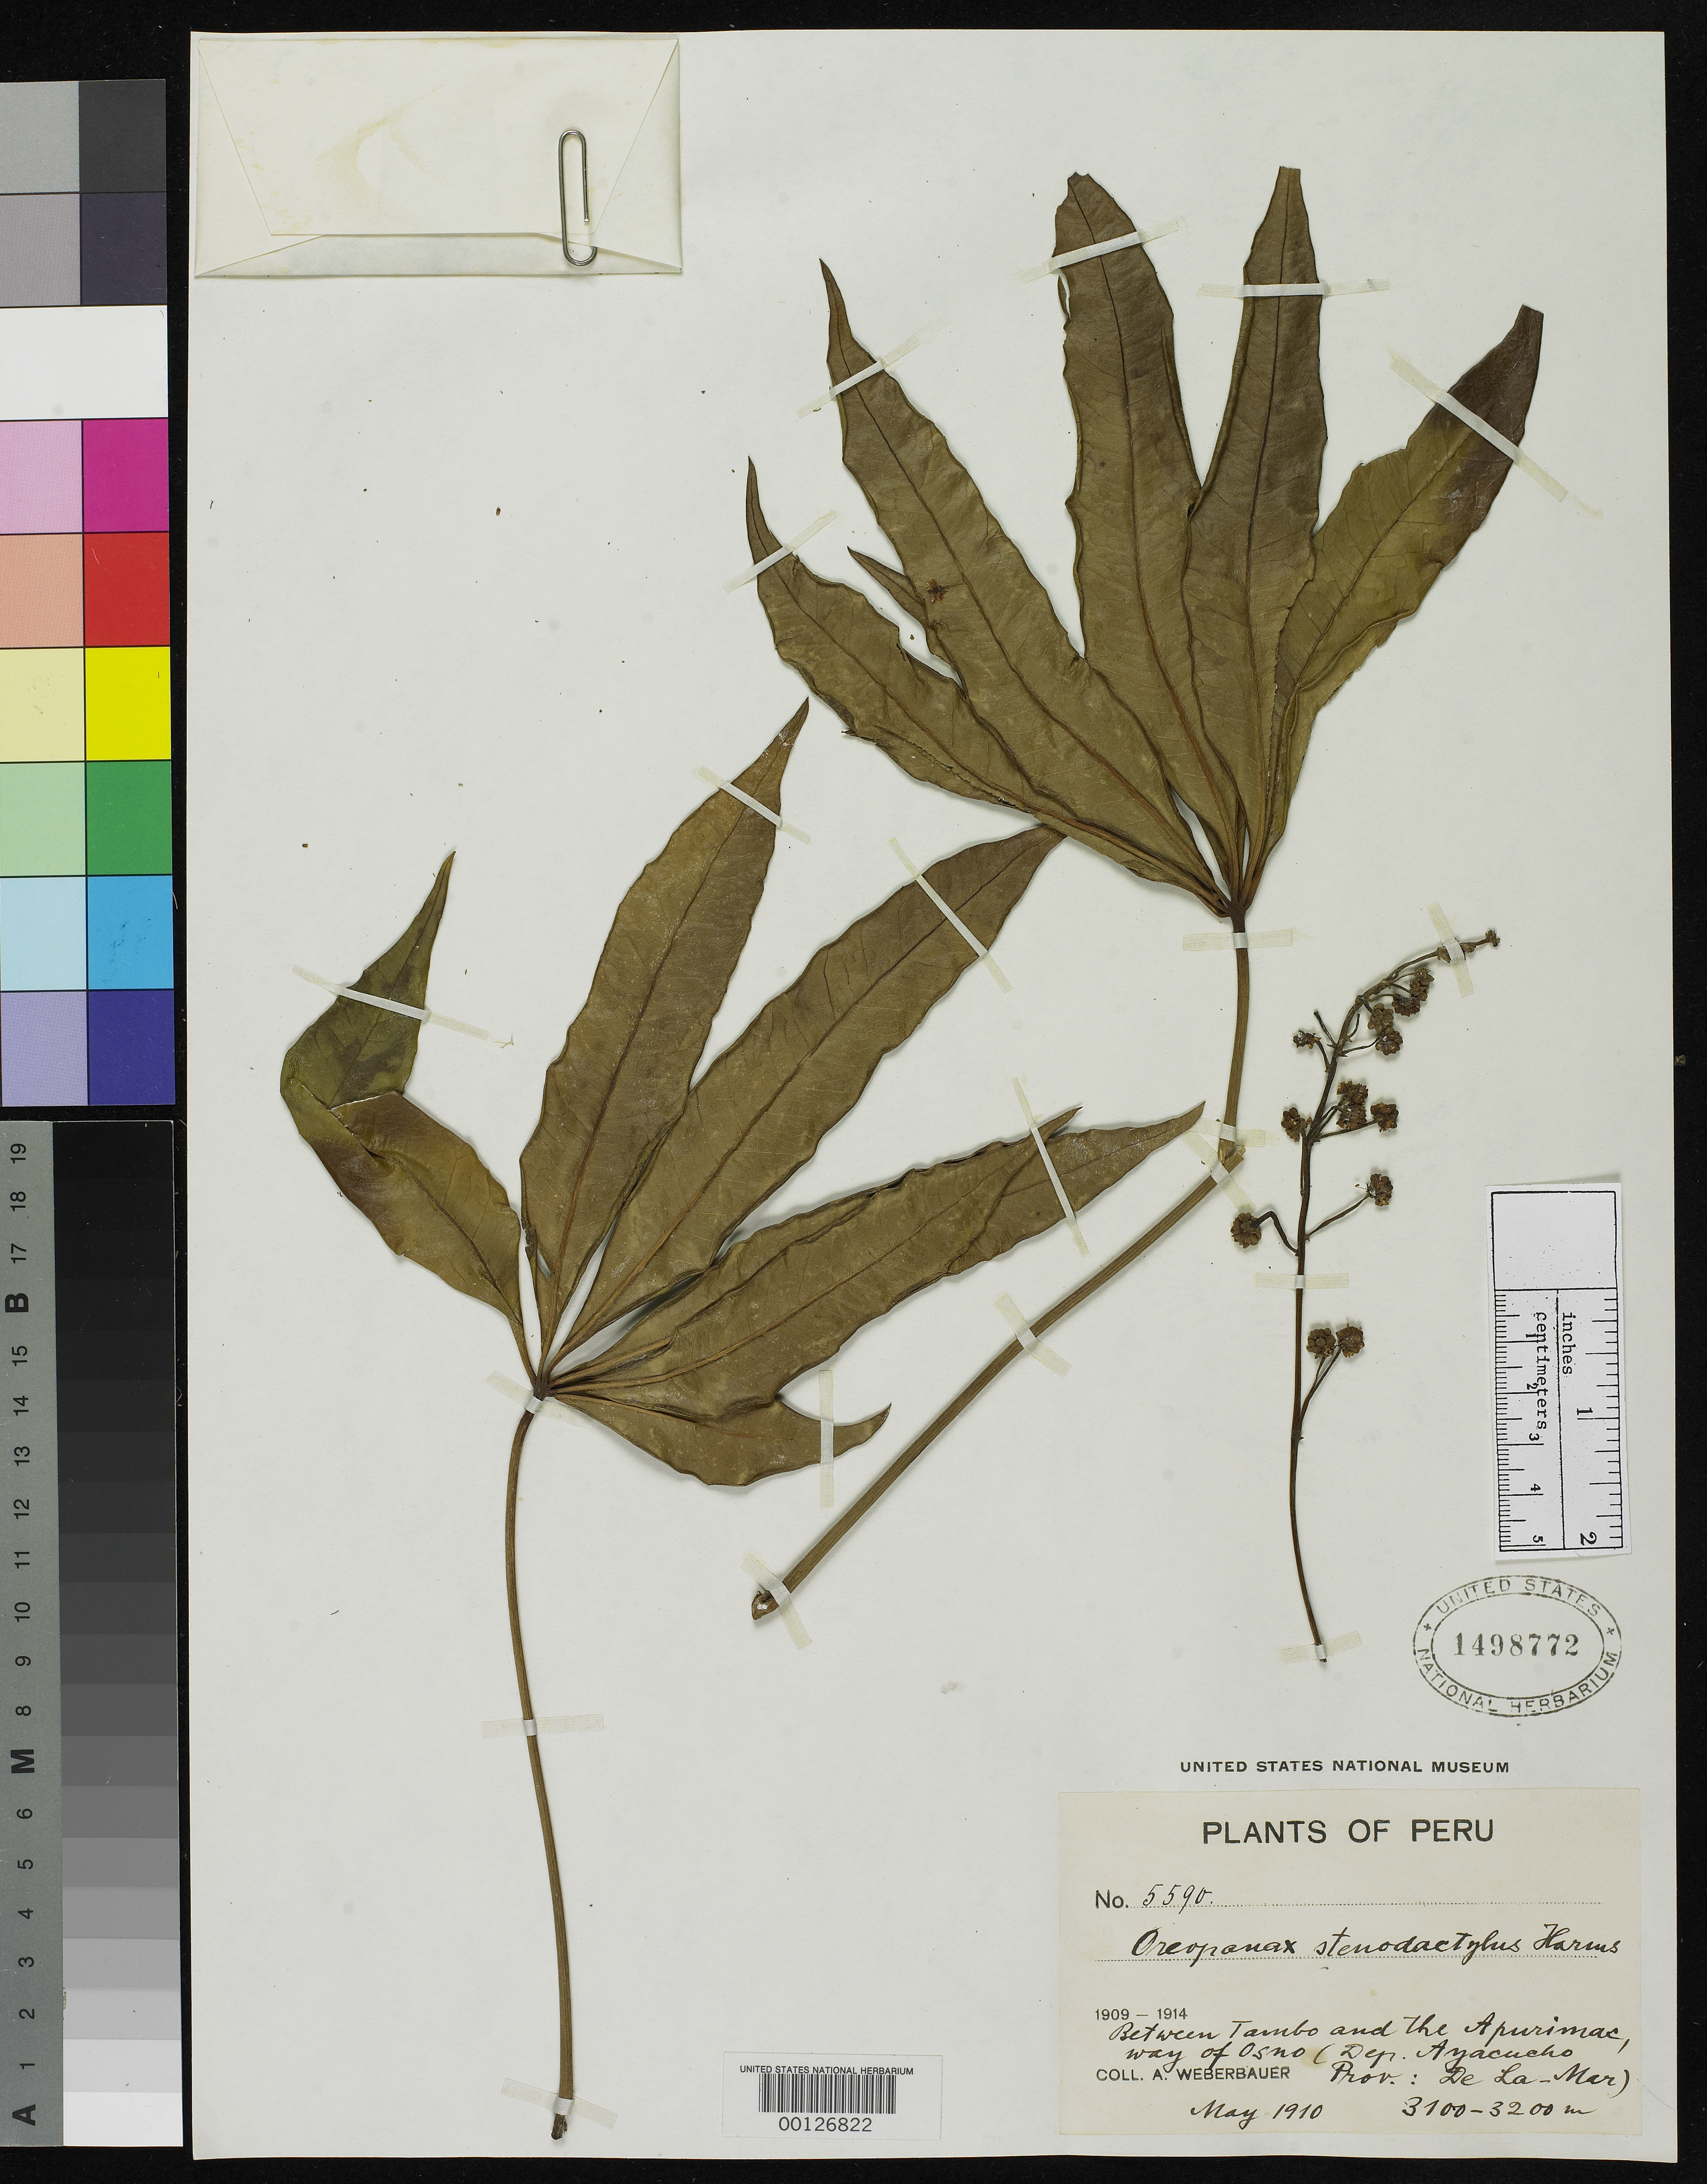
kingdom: Plantae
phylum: Tracheophyta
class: Magnoliopsida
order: Apiales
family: Araliaceae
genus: Oreopanax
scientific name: Oreopanax stenodactylus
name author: Harms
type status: Isotype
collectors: A. Weberbauer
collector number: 5590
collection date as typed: May 1910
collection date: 1910-05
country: Peru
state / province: Ayacucho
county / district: La Mar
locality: between Tambo and Apurímac, way of Osno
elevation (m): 3100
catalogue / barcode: US 1498772